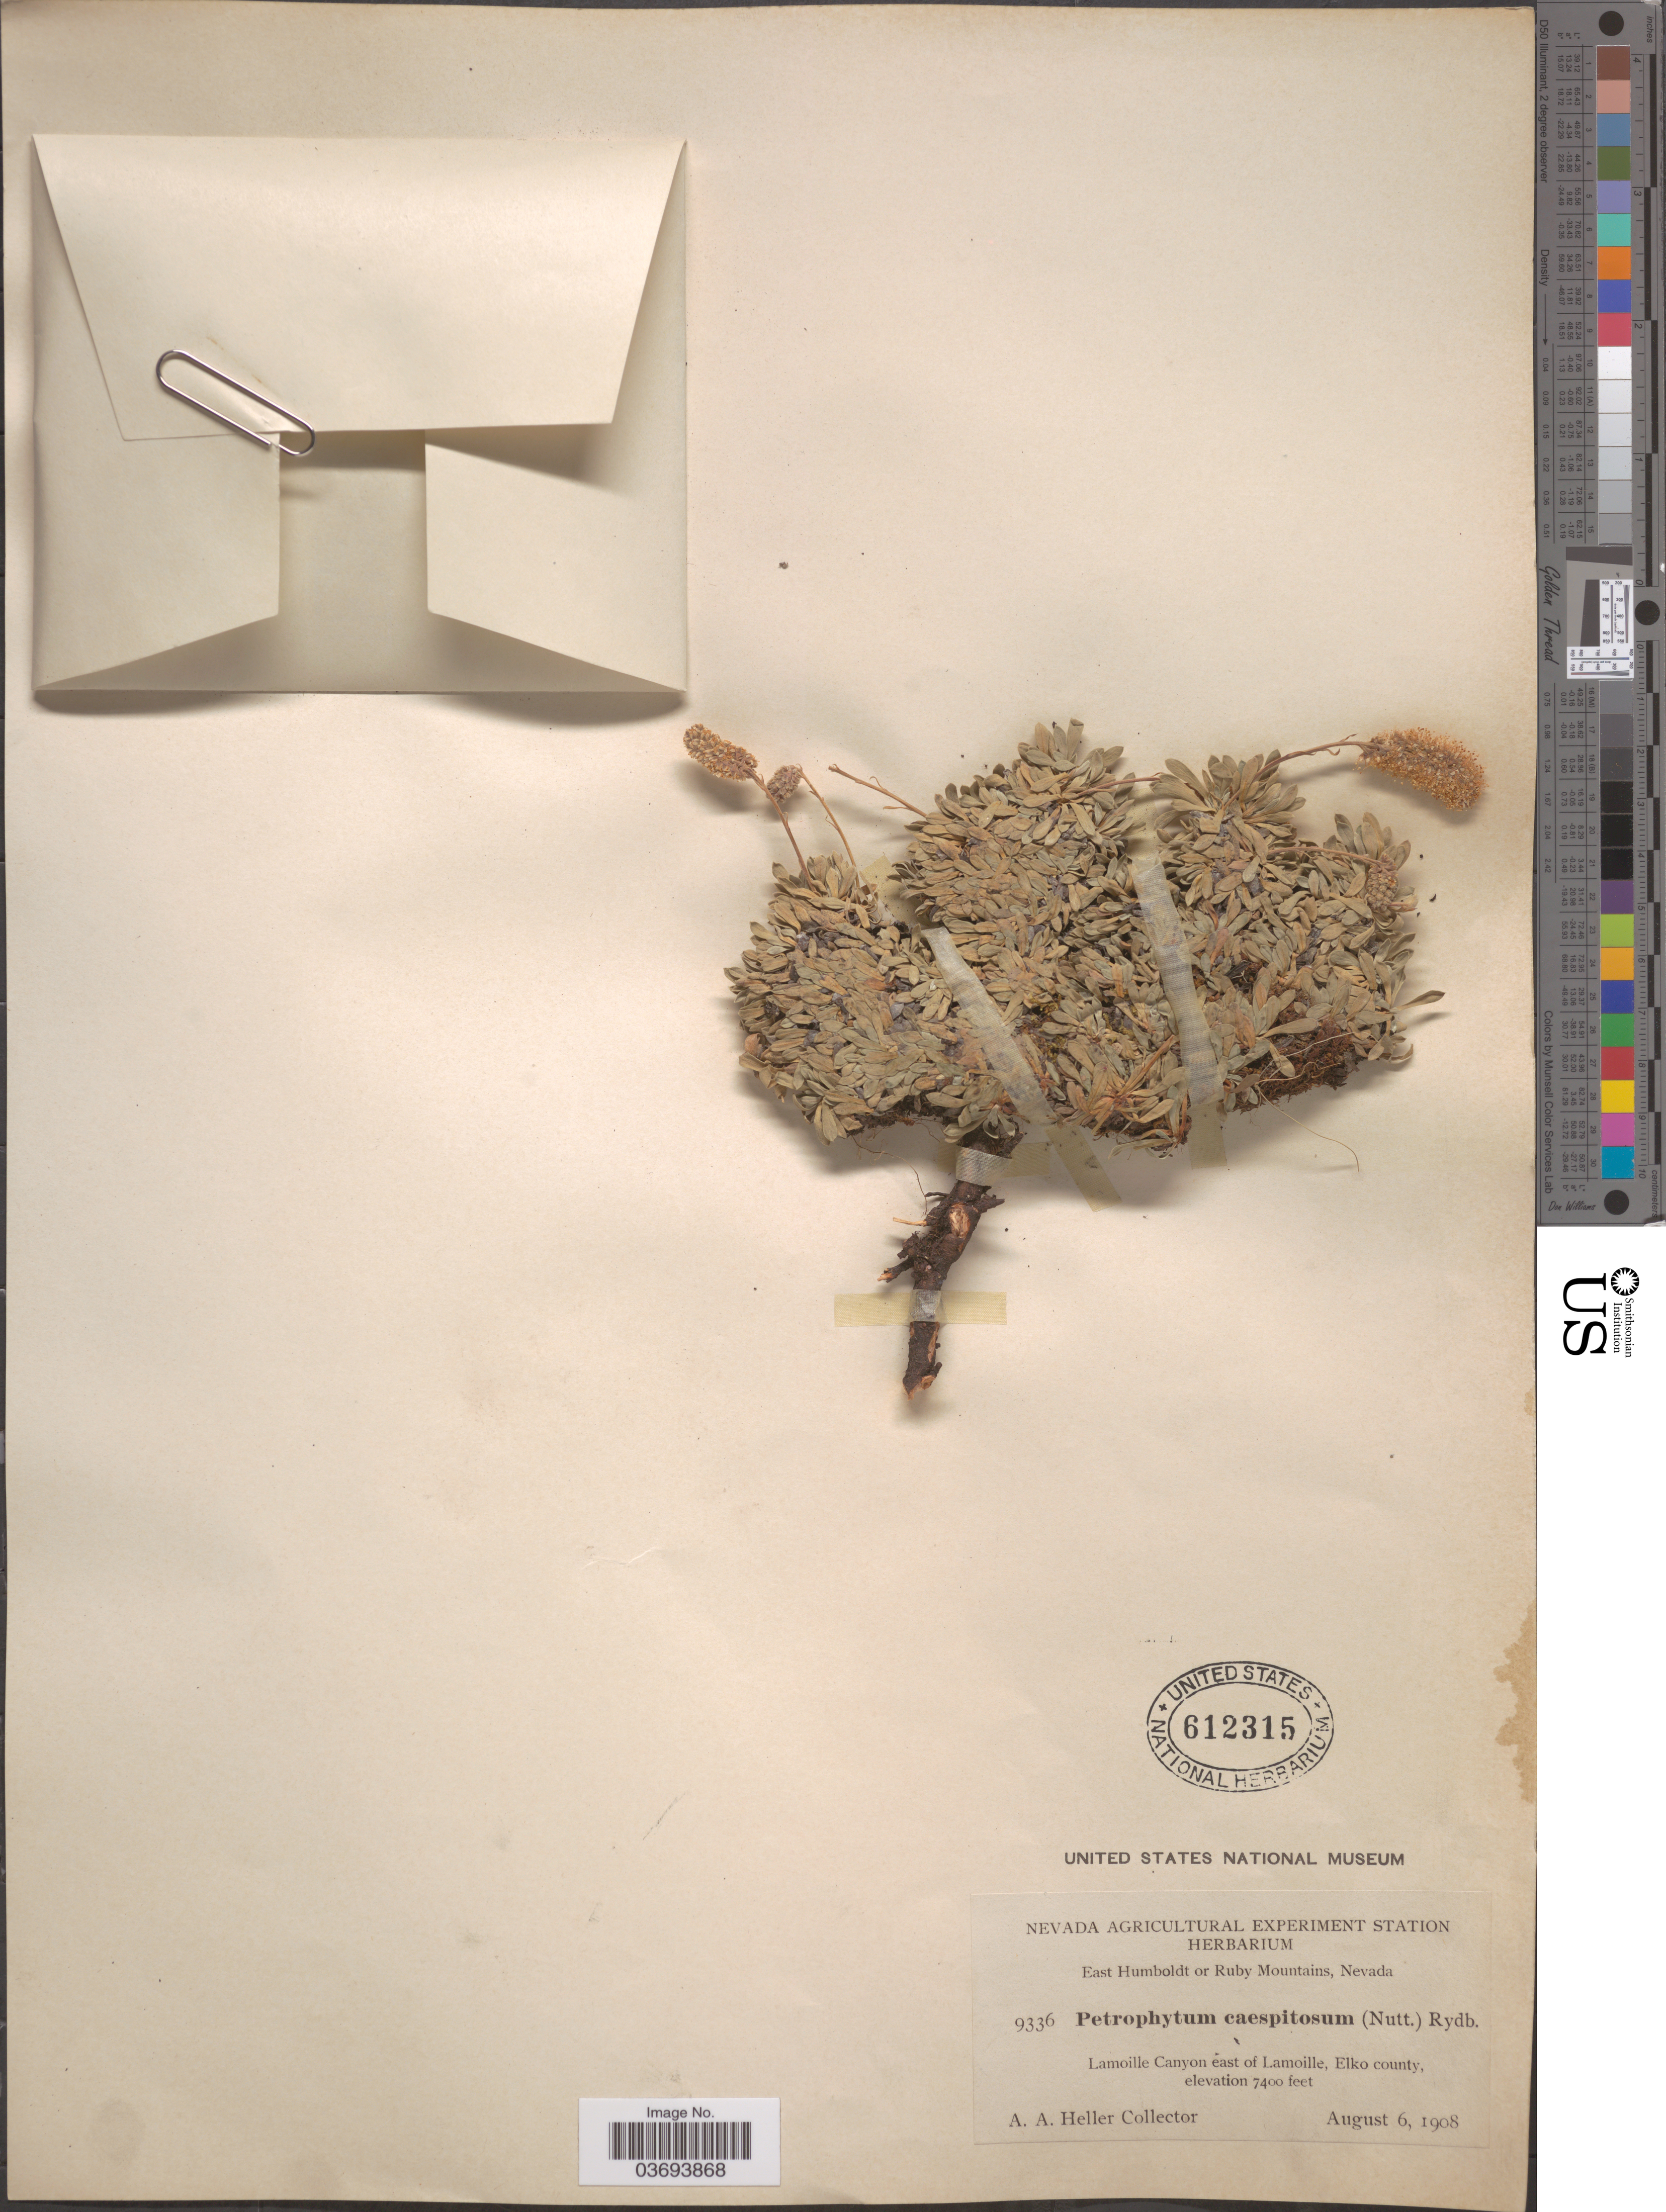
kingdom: Plantae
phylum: Tracheophyta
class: Magnoliopsida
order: Rosales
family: Rosaceae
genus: Petrophytum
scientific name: Petrophytum caespitosum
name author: (Nutt.) Rydb.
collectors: A. A. Heller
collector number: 9336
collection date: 1908-08-06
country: United States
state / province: Nevada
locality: East Humboldt or Ruby Mountains. Lamoille Canyon east of Lamoille, Elko County.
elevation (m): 2256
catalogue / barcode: US 612315